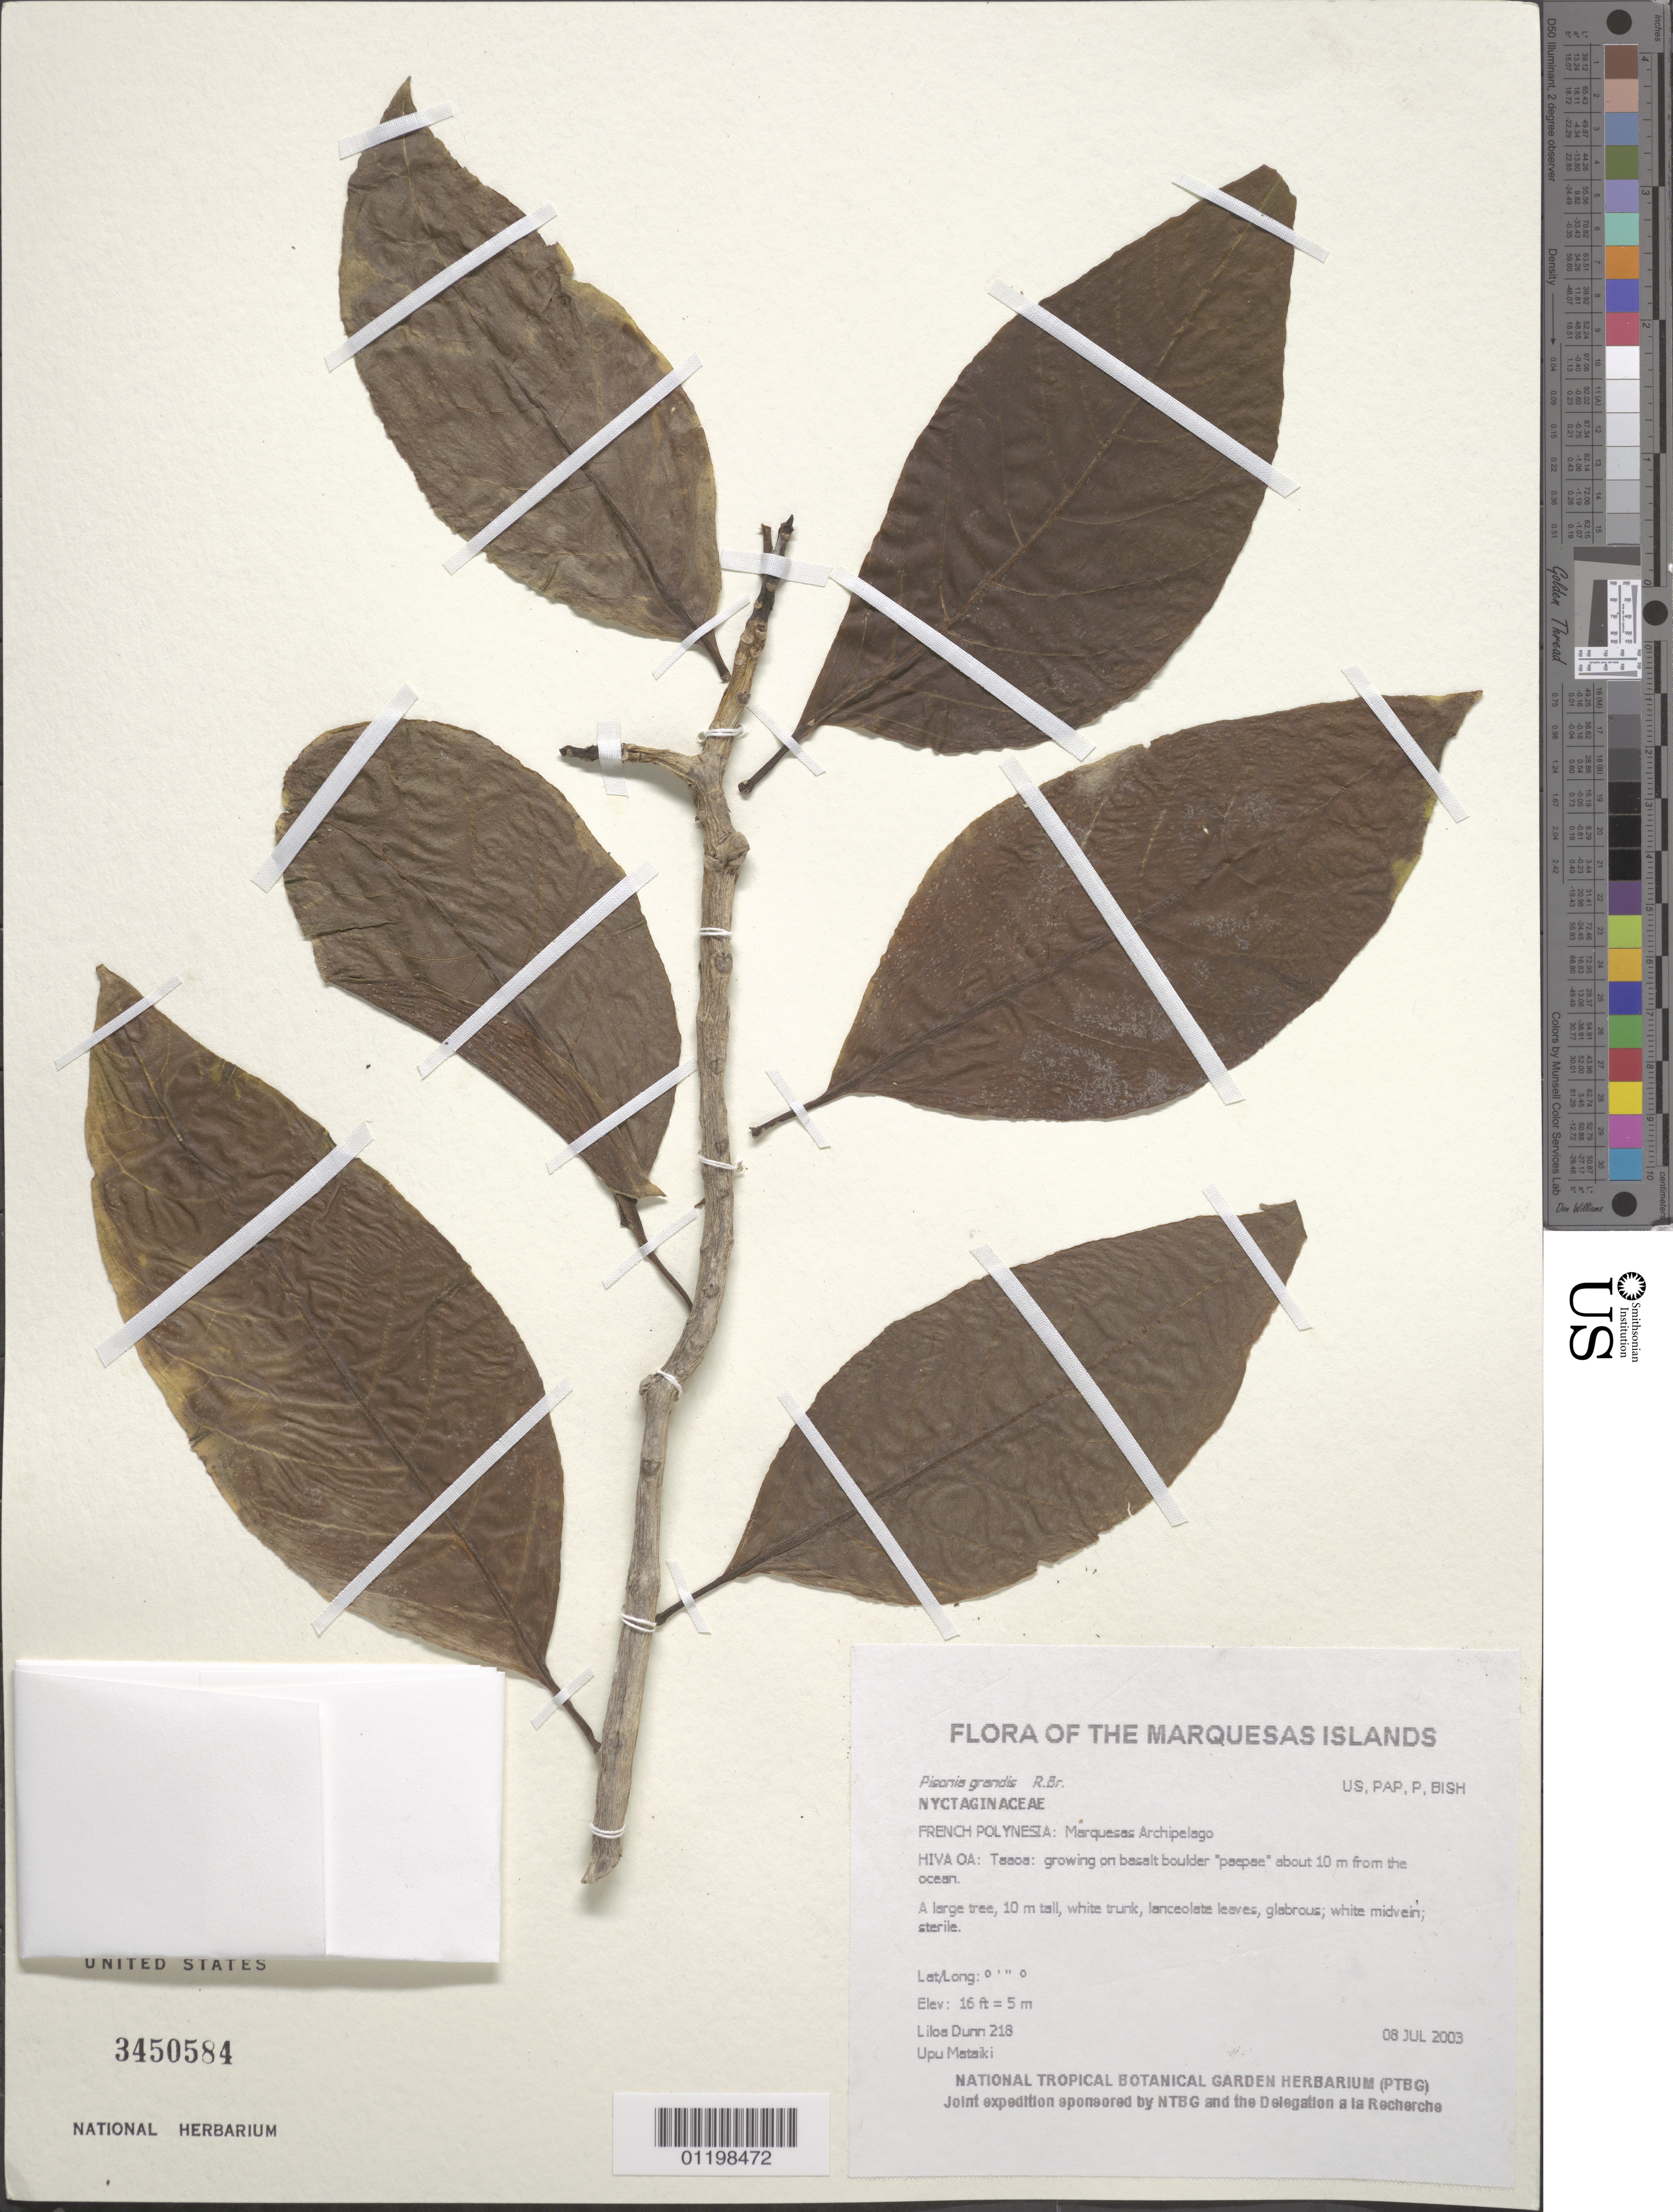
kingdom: Plantae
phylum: Tracheophyta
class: Magnoliopsida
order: Caryophyllales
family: Nyctaginaceae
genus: Pisonia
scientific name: Pisonia grandis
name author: R. Br.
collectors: L. Dunn & U. Mataiki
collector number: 218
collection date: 2003-07-08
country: French Polynesia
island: Hiva Oa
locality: Taaoa: growing on basalt boulder "paepae" about 10 m from the ocean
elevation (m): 5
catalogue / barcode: US 3450584